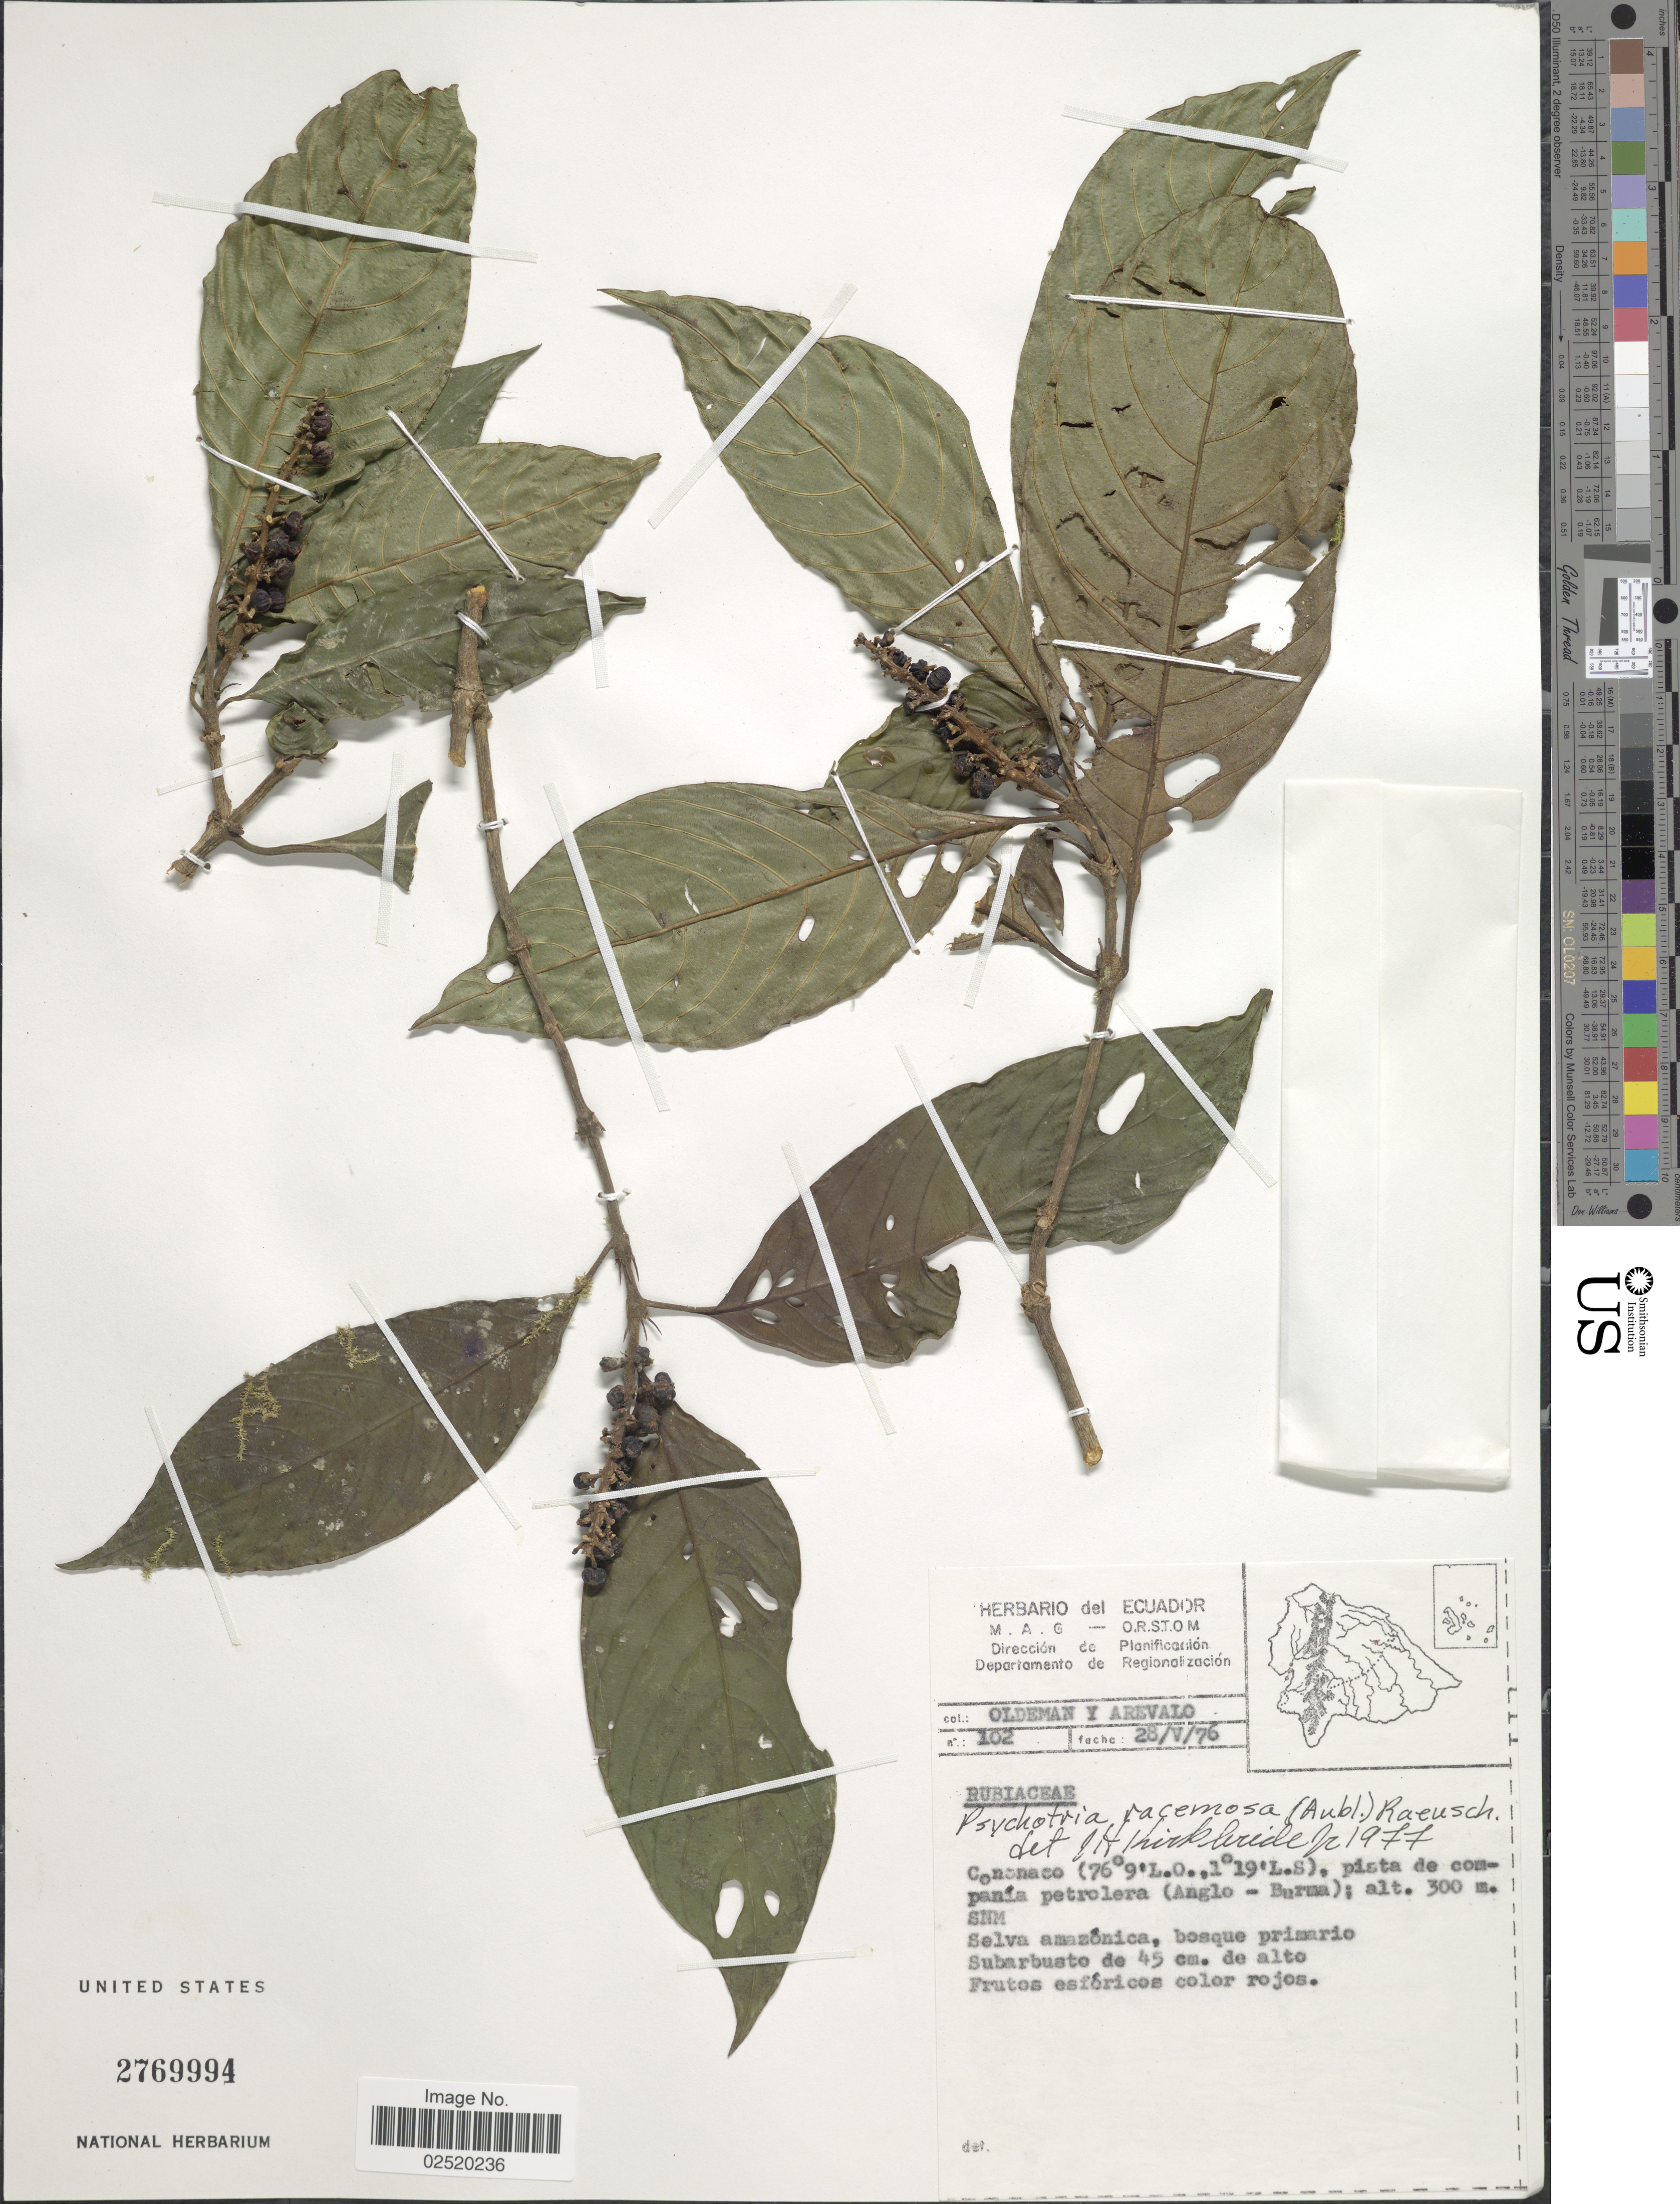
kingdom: Plantae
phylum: Tracheophyta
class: Magnoliopsida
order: Gentianales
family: Rubiaceae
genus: Psychotria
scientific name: Psychotria racemosa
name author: Rich.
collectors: -- Oldeman & -. Arevalo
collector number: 102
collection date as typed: Transcribed d/m/y: 28/5/76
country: Ecuador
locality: Cononaco, pista de compania petrolera (Anglo - Burma) SNM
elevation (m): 300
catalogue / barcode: US 2769994